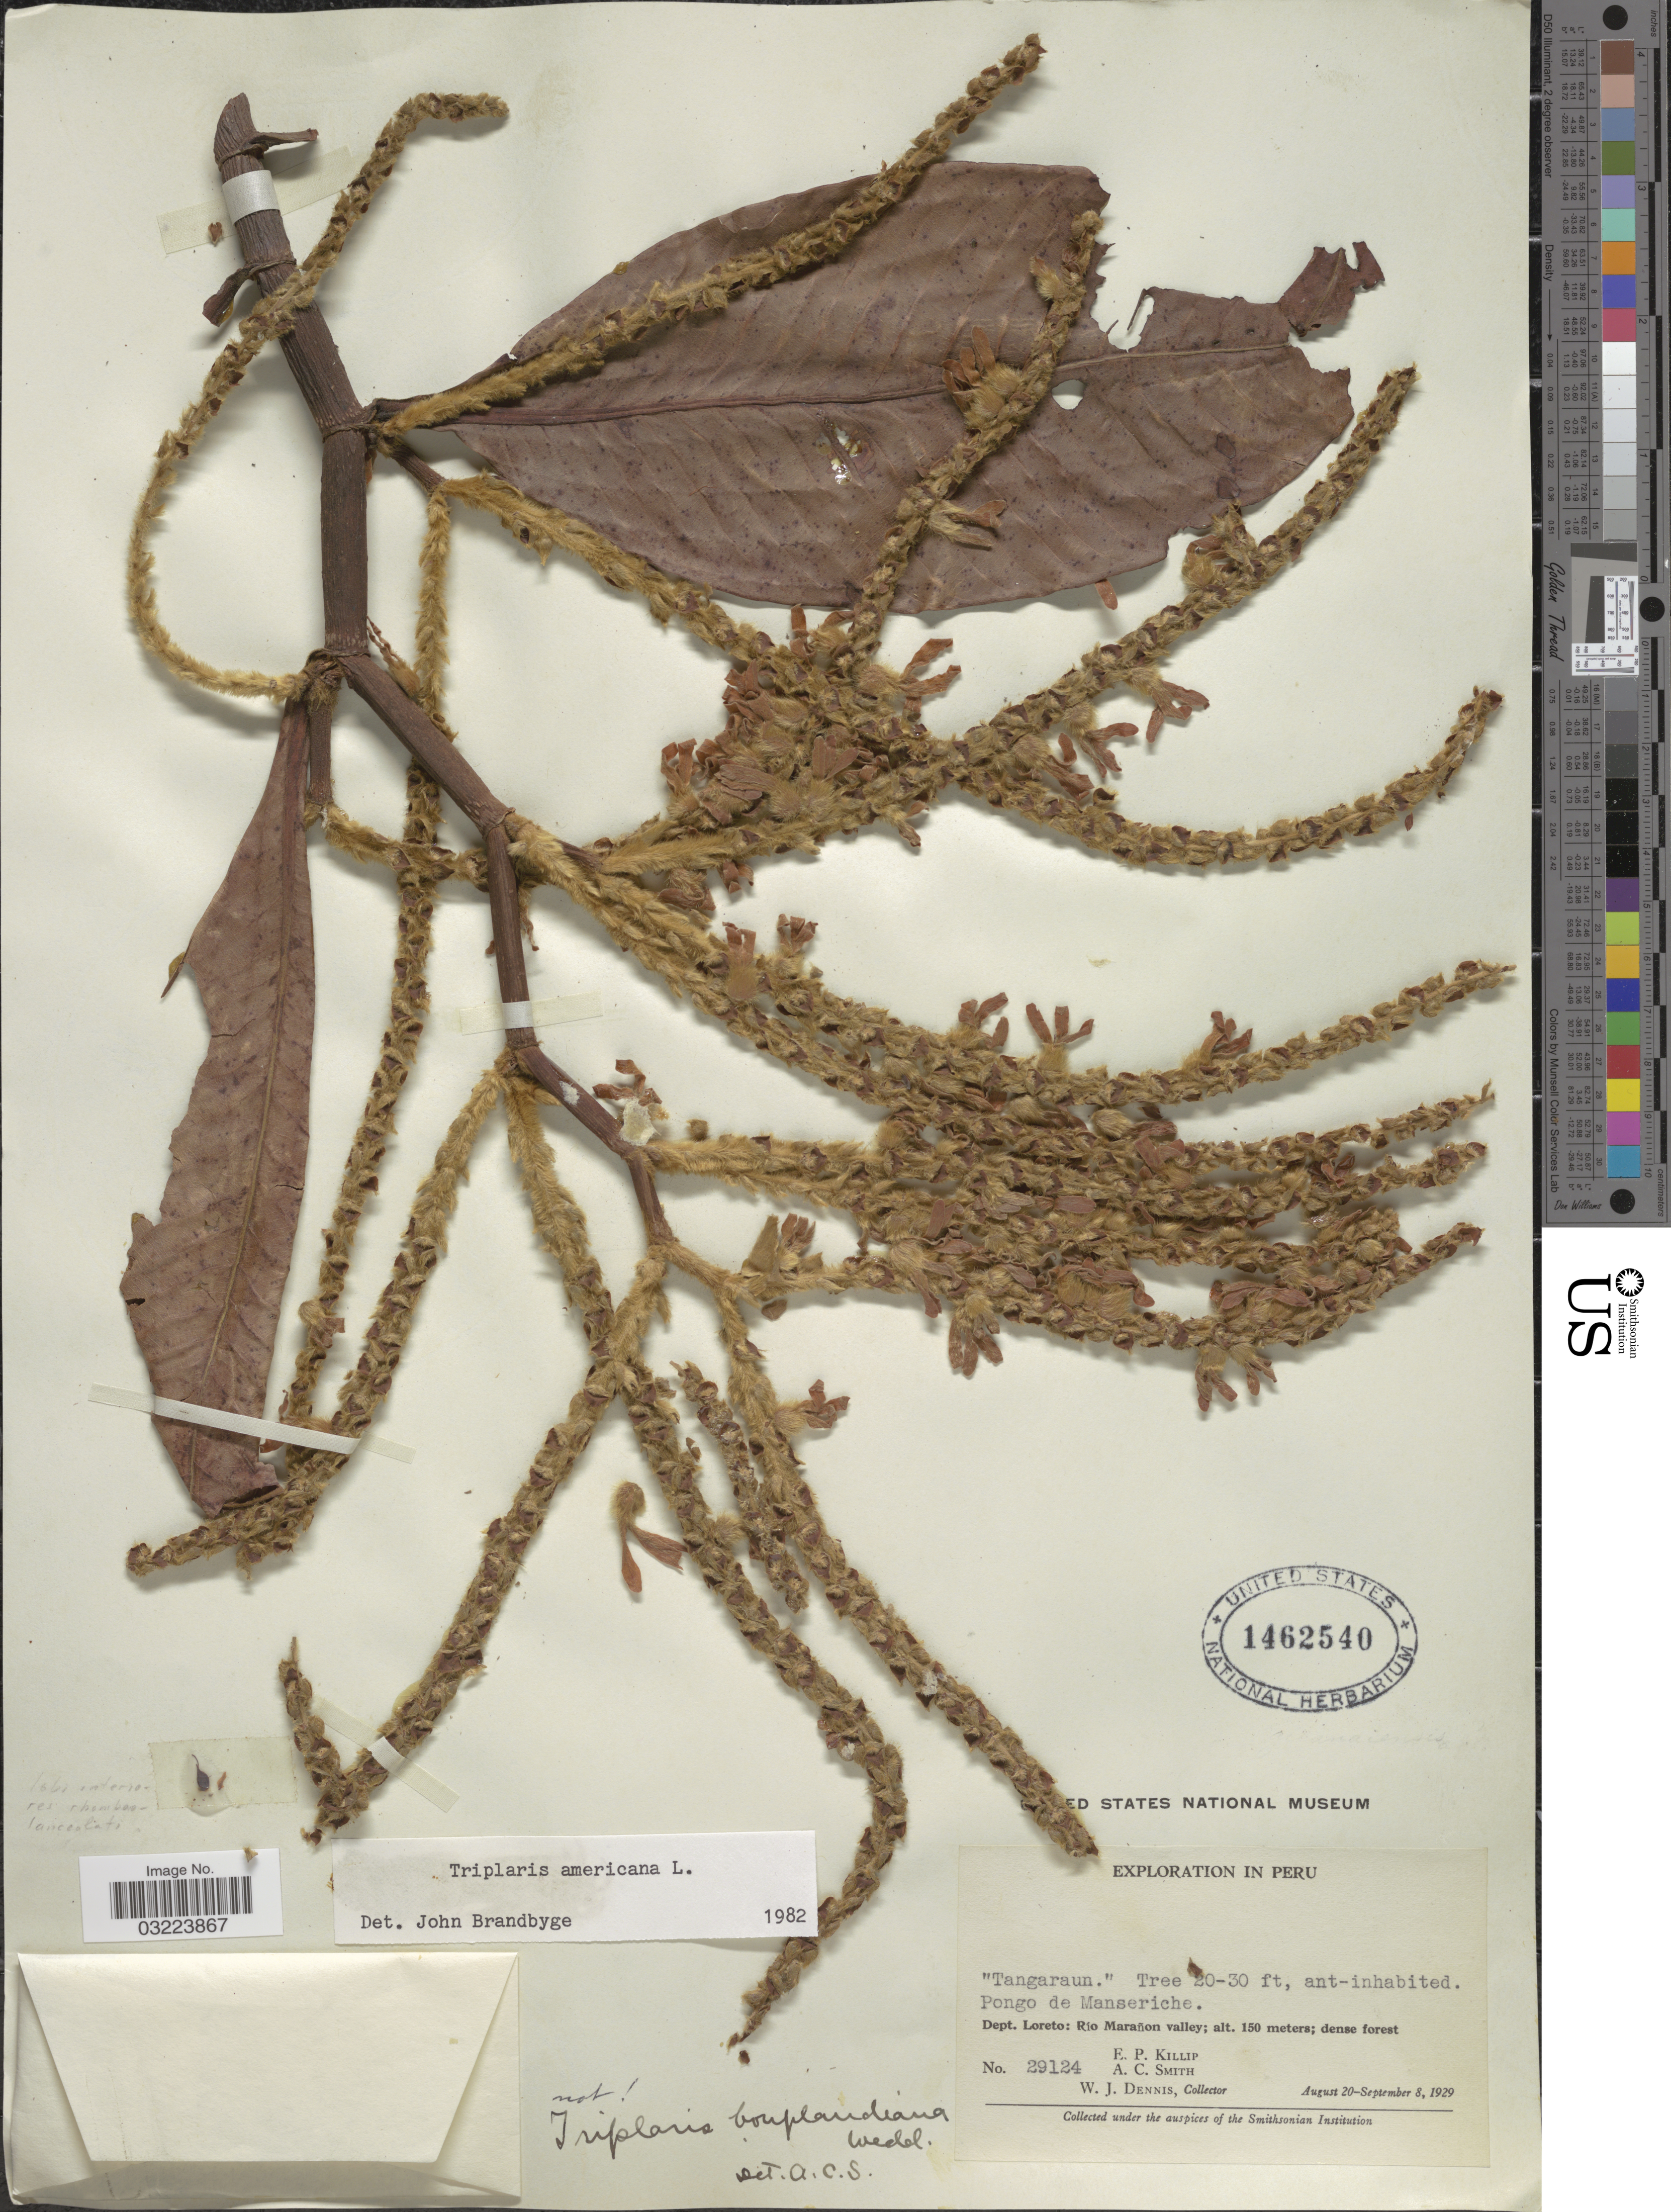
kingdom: Plantae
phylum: Tracheophyta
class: Magnoliopsida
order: Caryophyllales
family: Polygonaceae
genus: Triplaris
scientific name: Triplaris americana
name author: L.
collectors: E. P. Killip, A. C. Smith & W. J. Dennis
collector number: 29124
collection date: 1929-08-20/1929-09-08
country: Peru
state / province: Loreto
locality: Pongo de Manseriche. Dept. Loreto: Río Marañon valley.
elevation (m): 150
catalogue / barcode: US 1462540